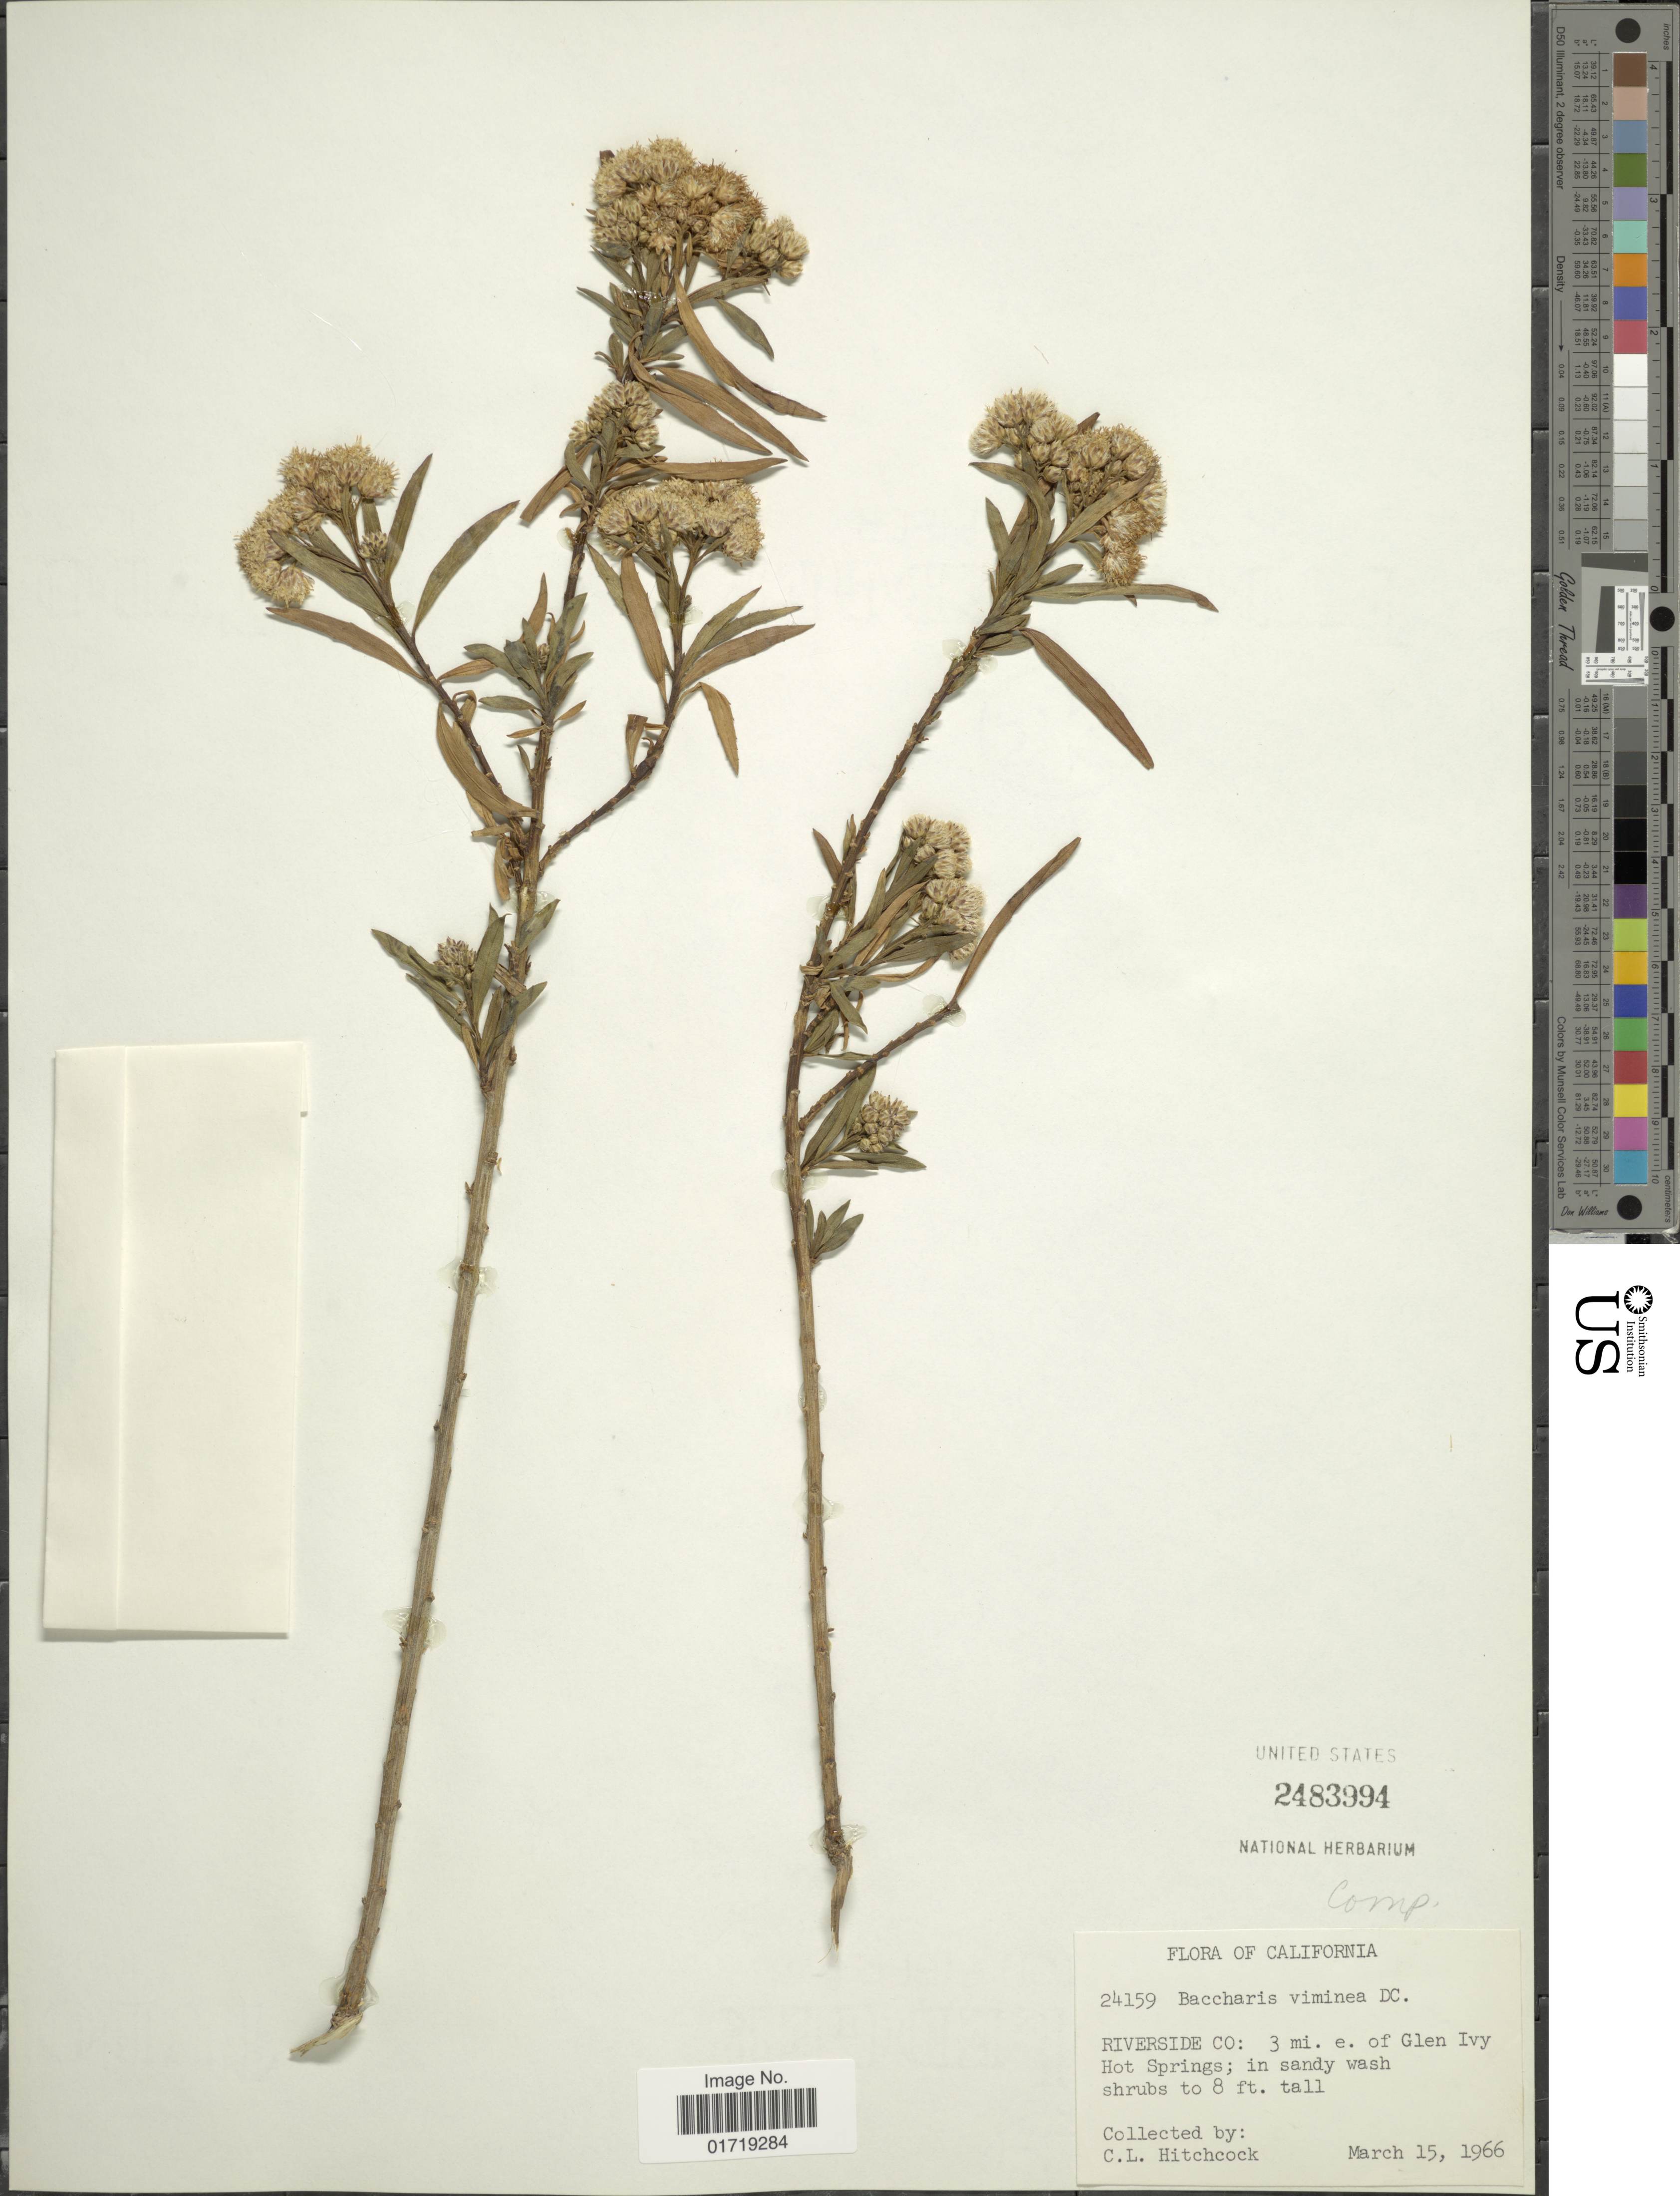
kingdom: Plantae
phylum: Tracheophyta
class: Magnoliopsida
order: Asterales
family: Asteraceae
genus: Baccharis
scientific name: Baccharis viminea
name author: DC.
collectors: C. L. Hitchcock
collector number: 24159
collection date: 1966-03-15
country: United States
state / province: California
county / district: Riverside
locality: Riverside Co.: 3 mi. e. of Glen Ivy Hot Springs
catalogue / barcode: US 2483994